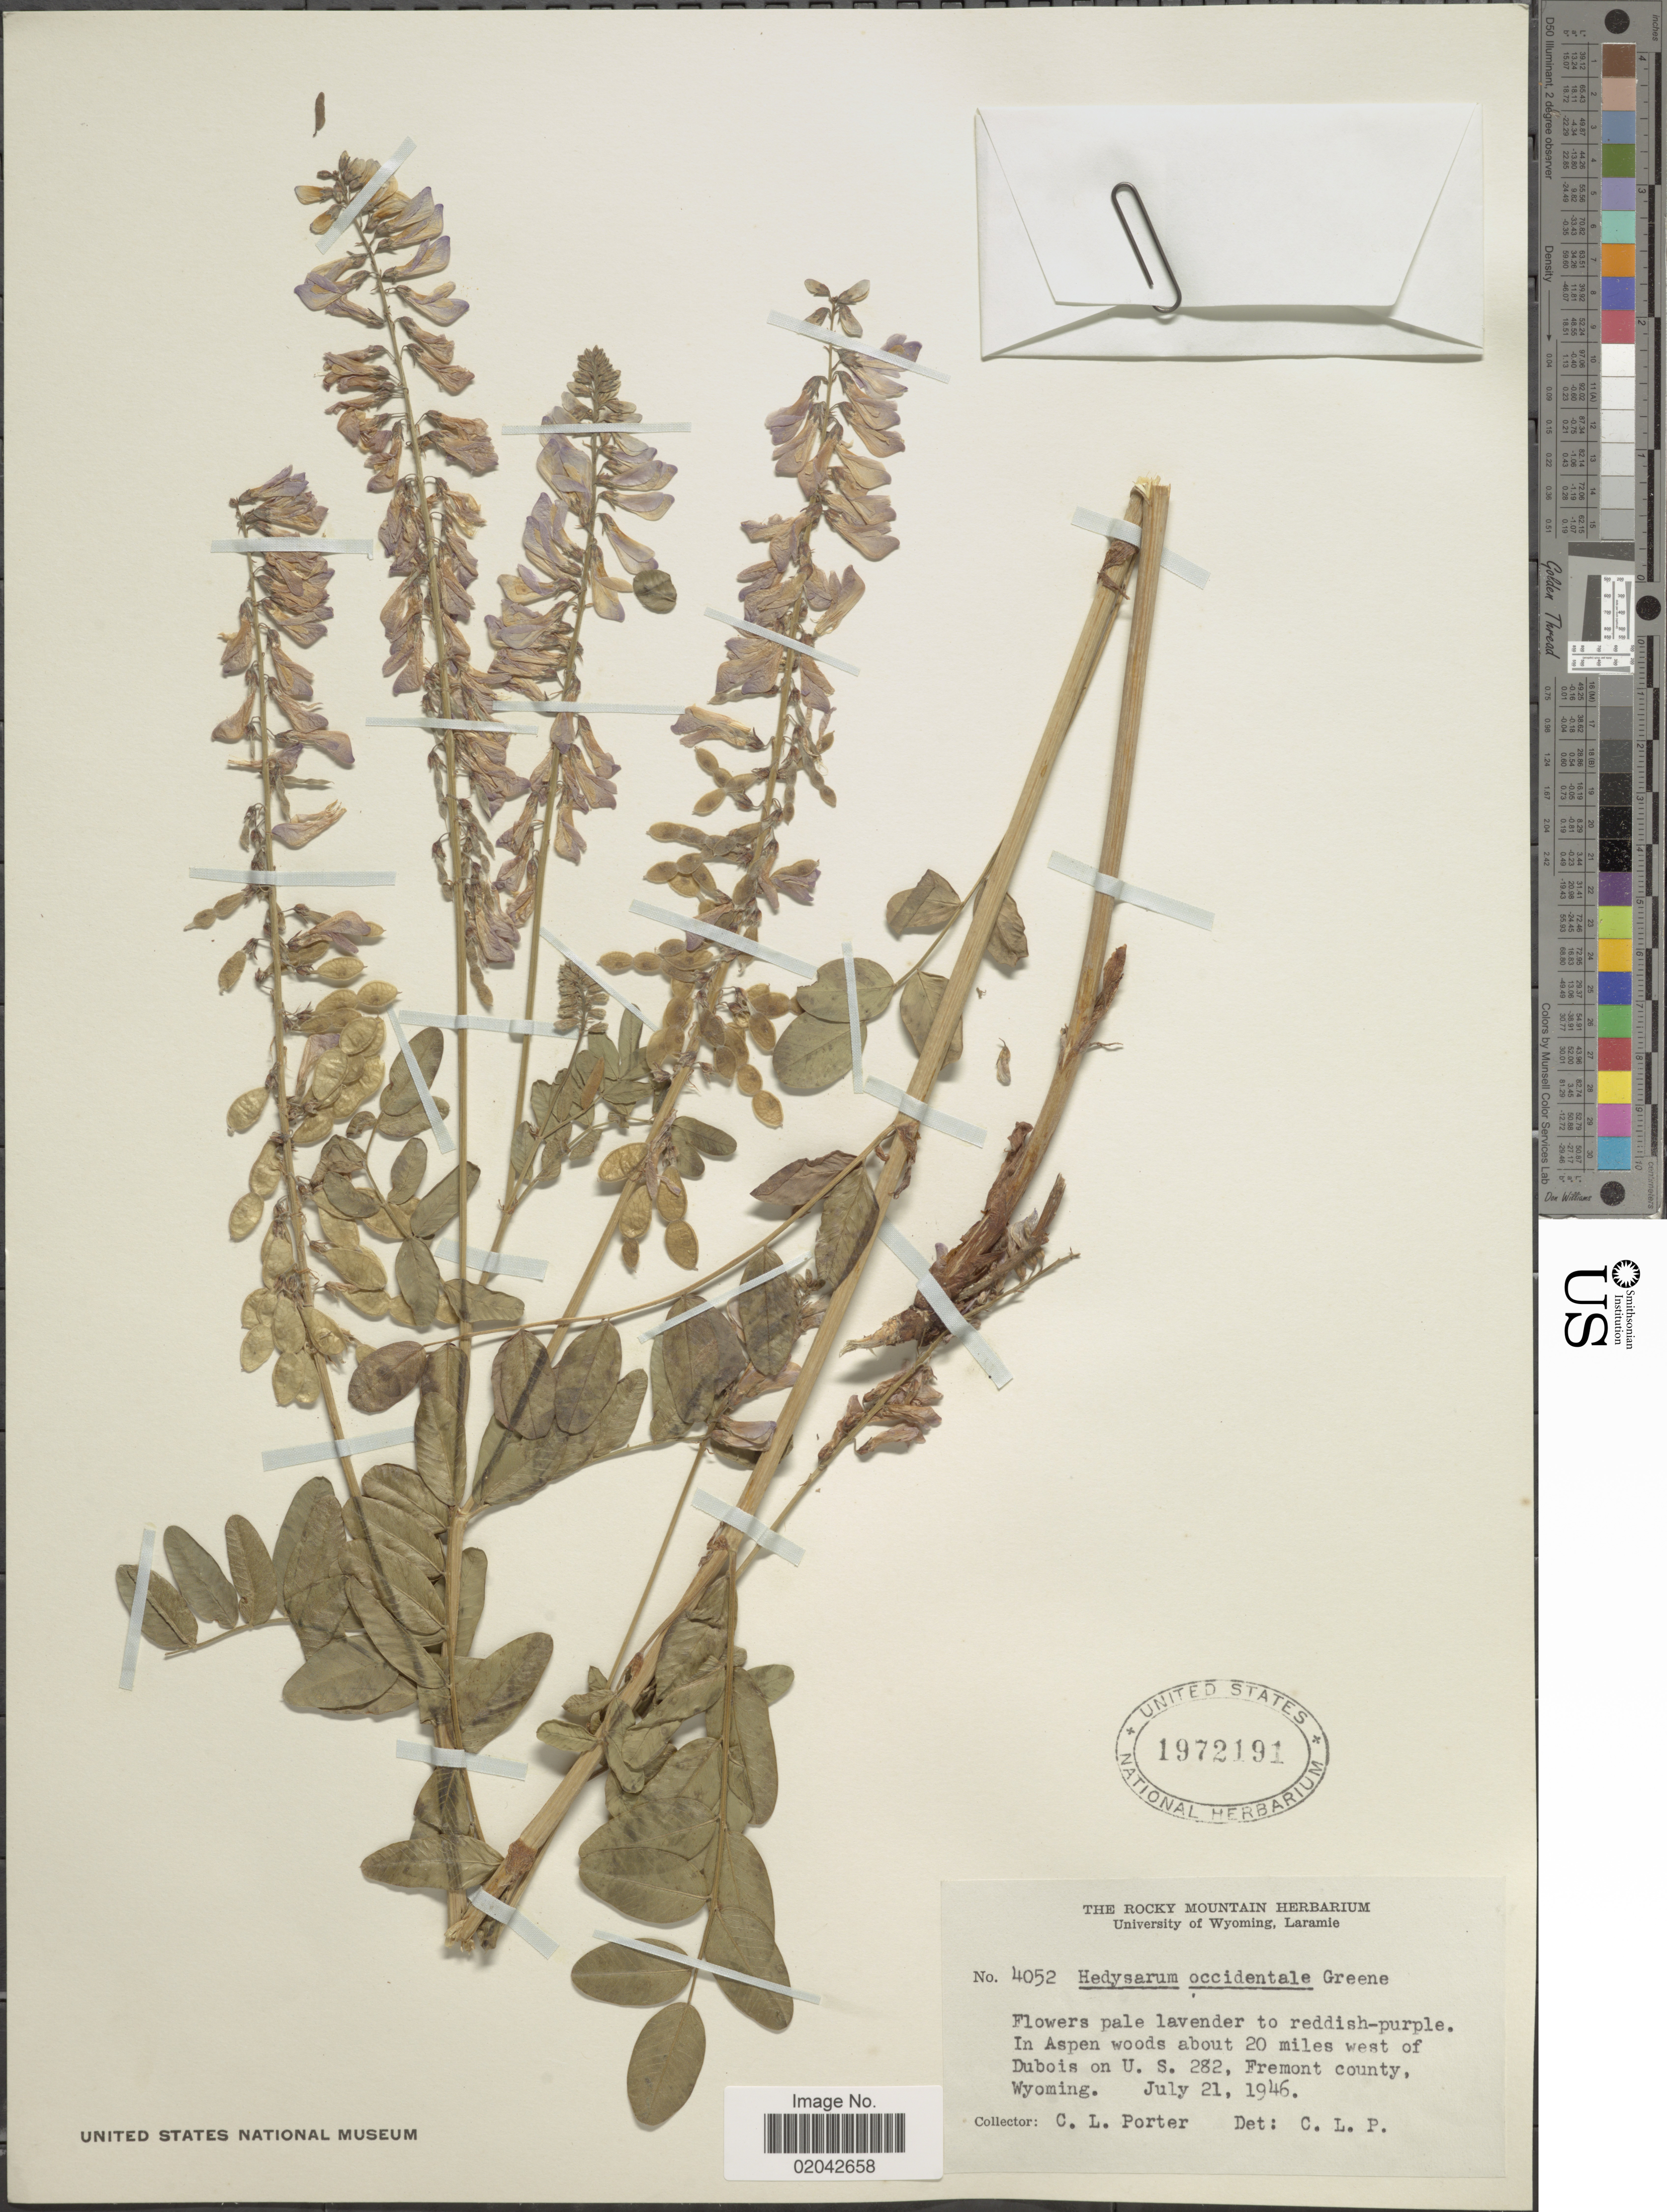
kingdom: Plantae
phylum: Tracheophyta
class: Magnoliopsida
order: Fabales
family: Fabaceae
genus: Hedysarum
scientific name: Hedysarum occidentale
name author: Greene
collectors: C. L. Porter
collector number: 4052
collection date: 1946-07-21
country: United States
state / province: Wyoming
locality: In Aspen woods about 20 miles west of Dubois on U.S. 282, Fremont County.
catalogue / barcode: US 1972191